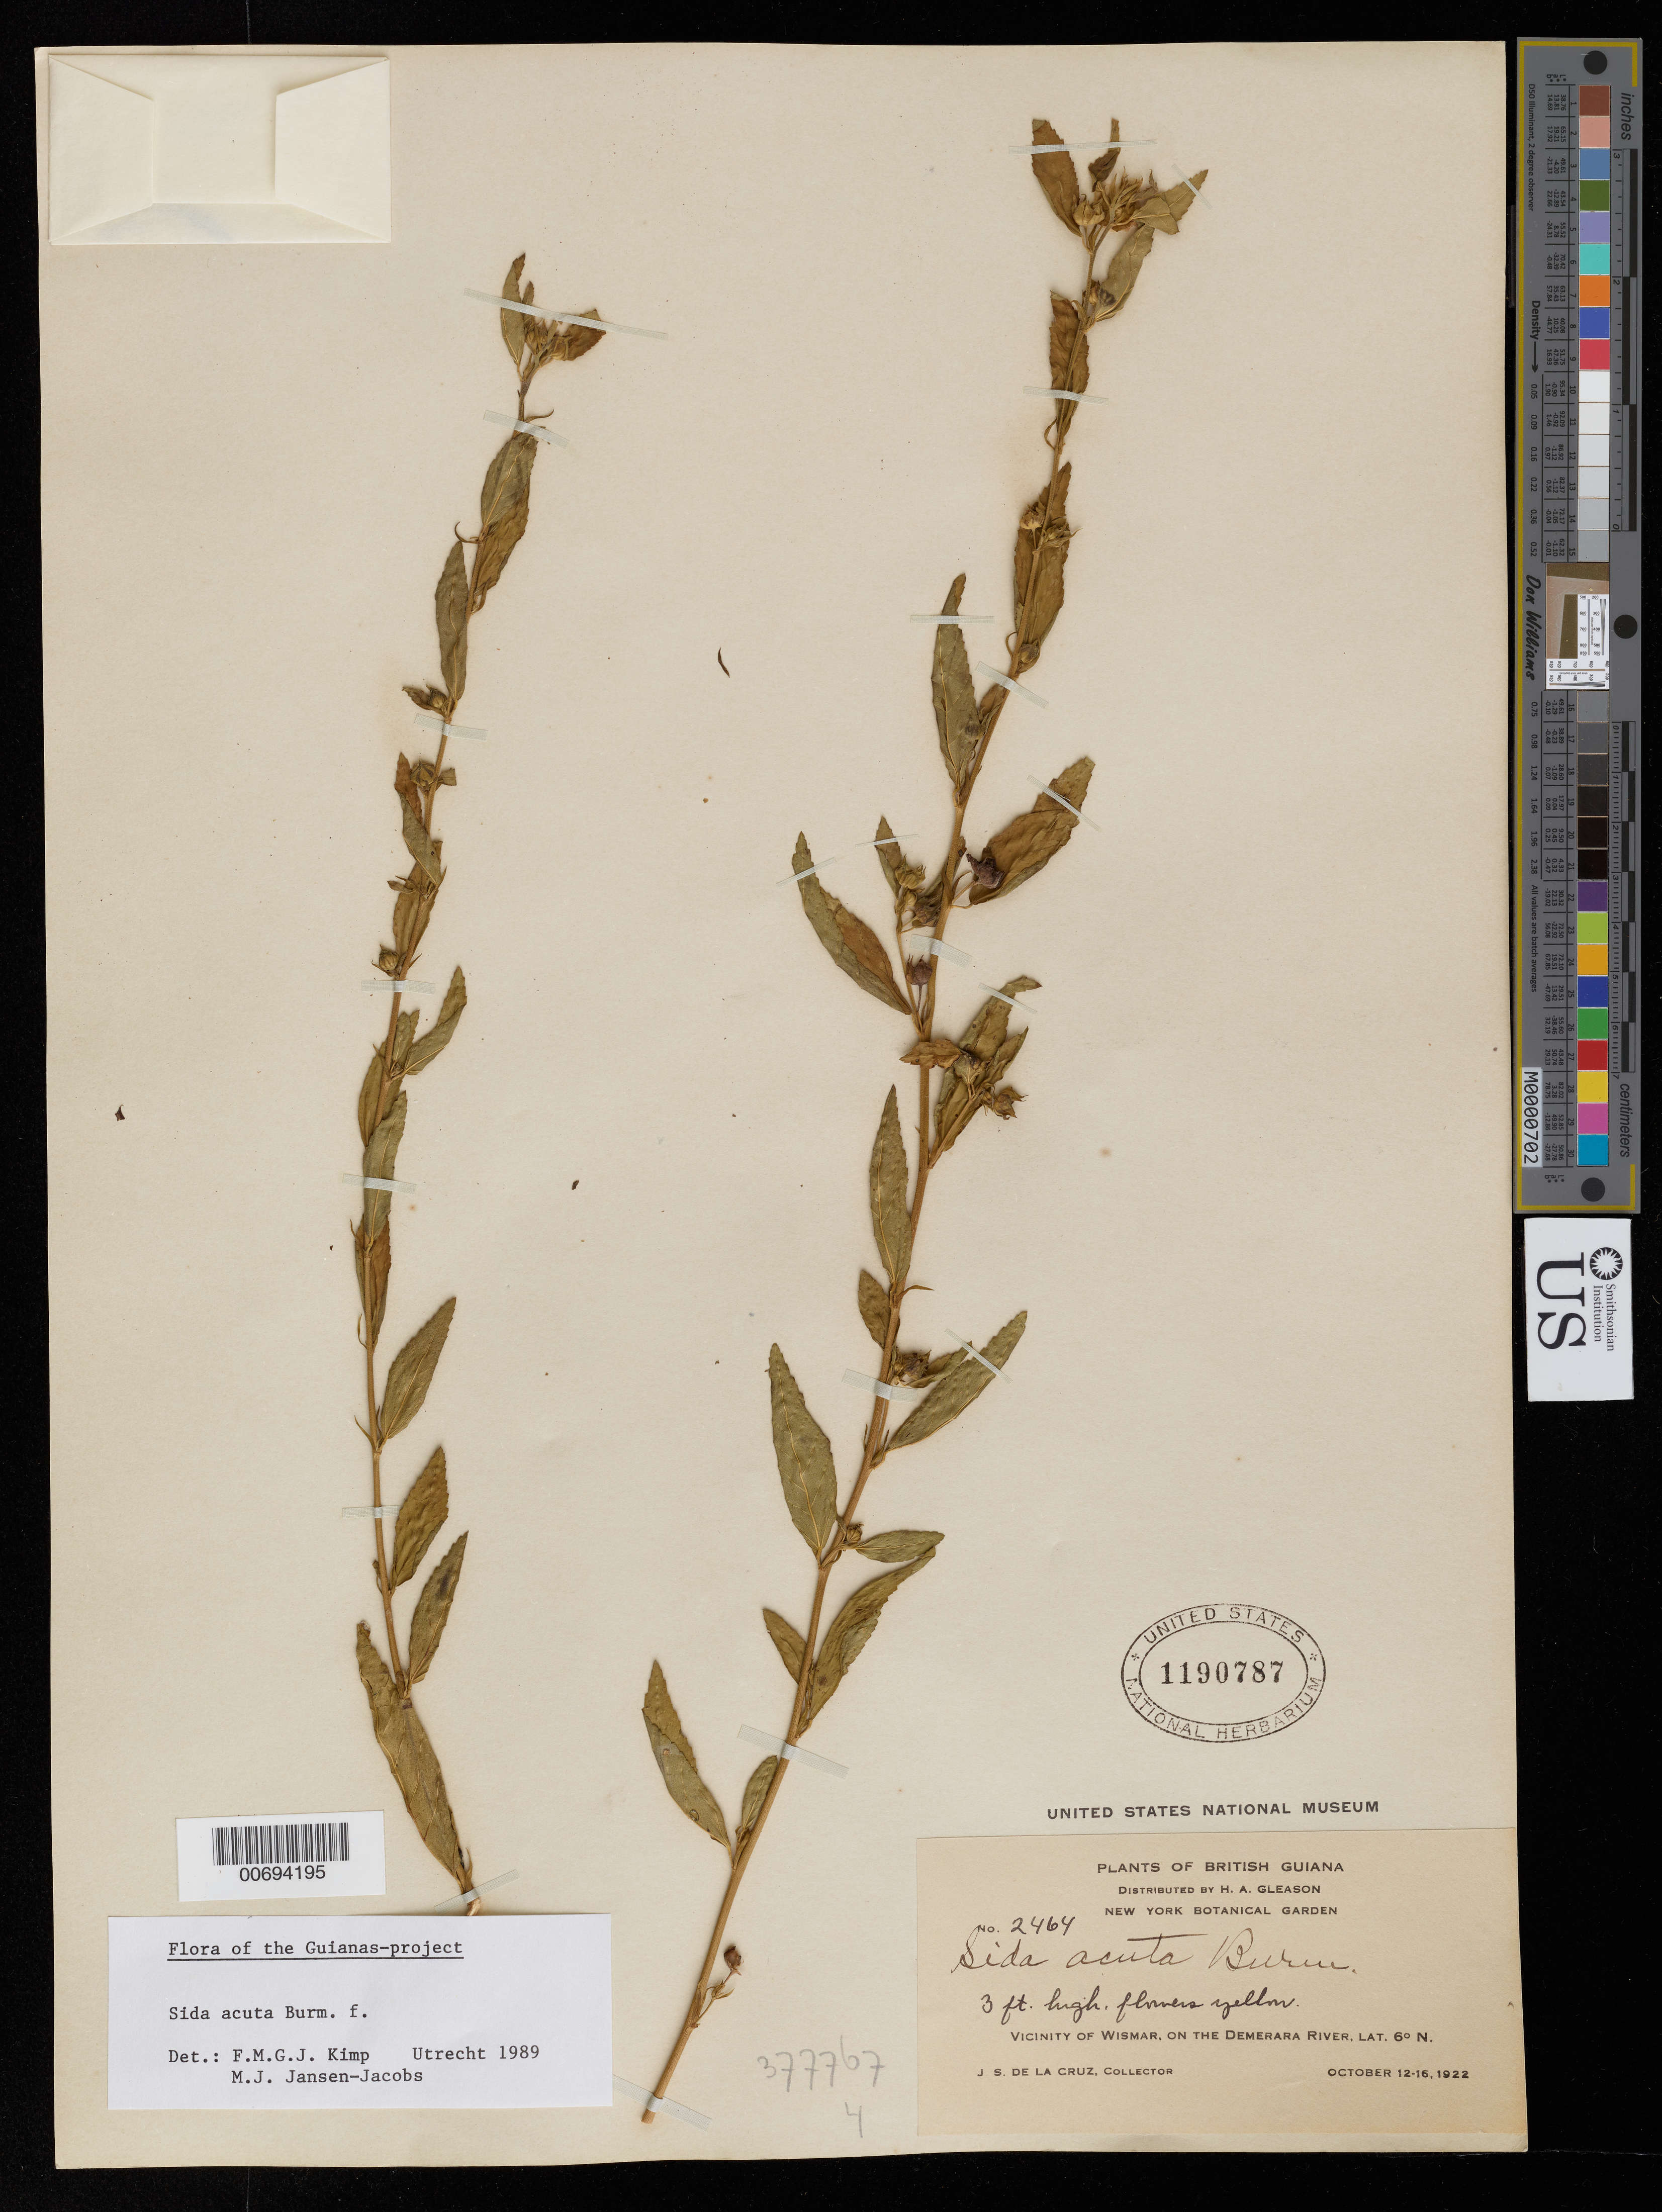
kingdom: Plantae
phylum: Tracheophyta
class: Magnoliopsida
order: Malvales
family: Malvaceae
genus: Sida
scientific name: Sida acuta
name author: Burm. f.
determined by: Kimp, F. M.; Jansen-Jacobs, M. J.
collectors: J. S. de la Cruz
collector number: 2464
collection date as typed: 12-Oct-22 to 16-Oct-22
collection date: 1922-10-12/1922-10-16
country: Guyana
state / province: U. Demerara-Berbice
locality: Wismar vic., on the Demerara River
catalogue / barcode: US 1190787